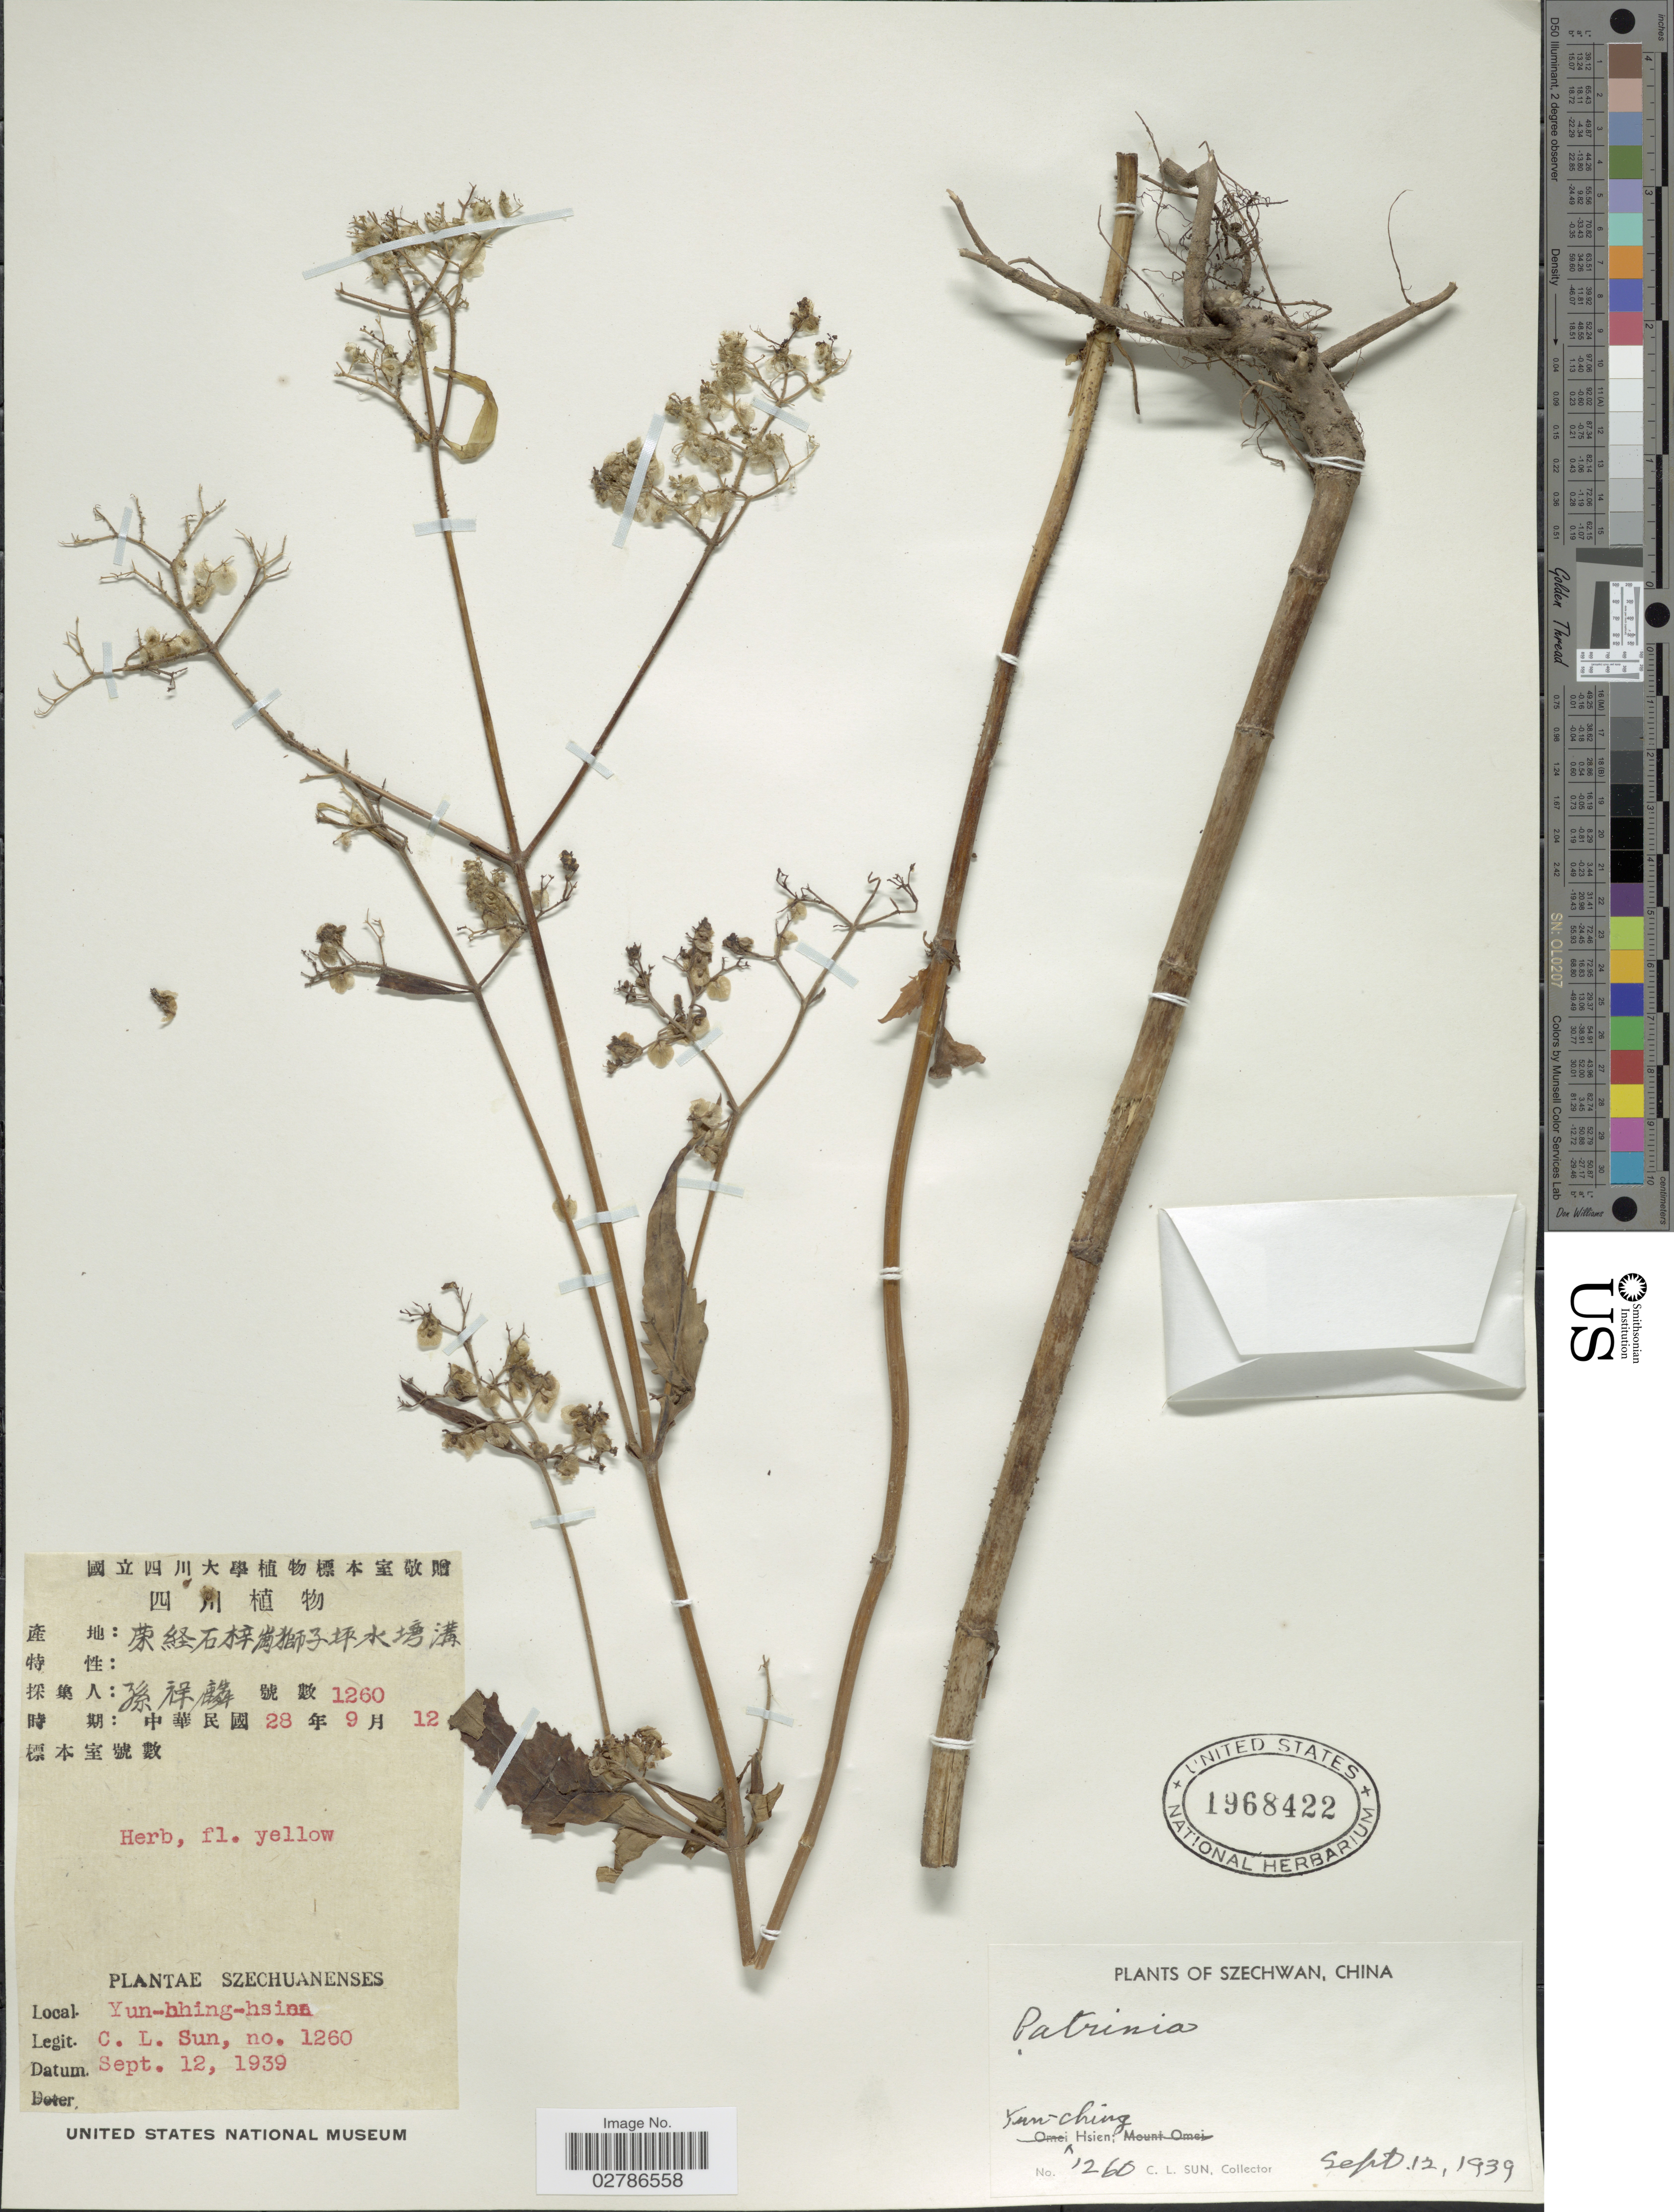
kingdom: Plantae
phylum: Tracheophyta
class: Magnoliopsida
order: Dipsacales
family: Caprifoliaceae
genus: Patrinia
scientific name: Patrinia sp.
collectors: C. Sun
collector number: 1260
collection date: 1939-09-12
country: China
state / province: Sichuan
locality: Szechuanenses. Yun-ching-hsien.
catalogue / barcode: US 1968422